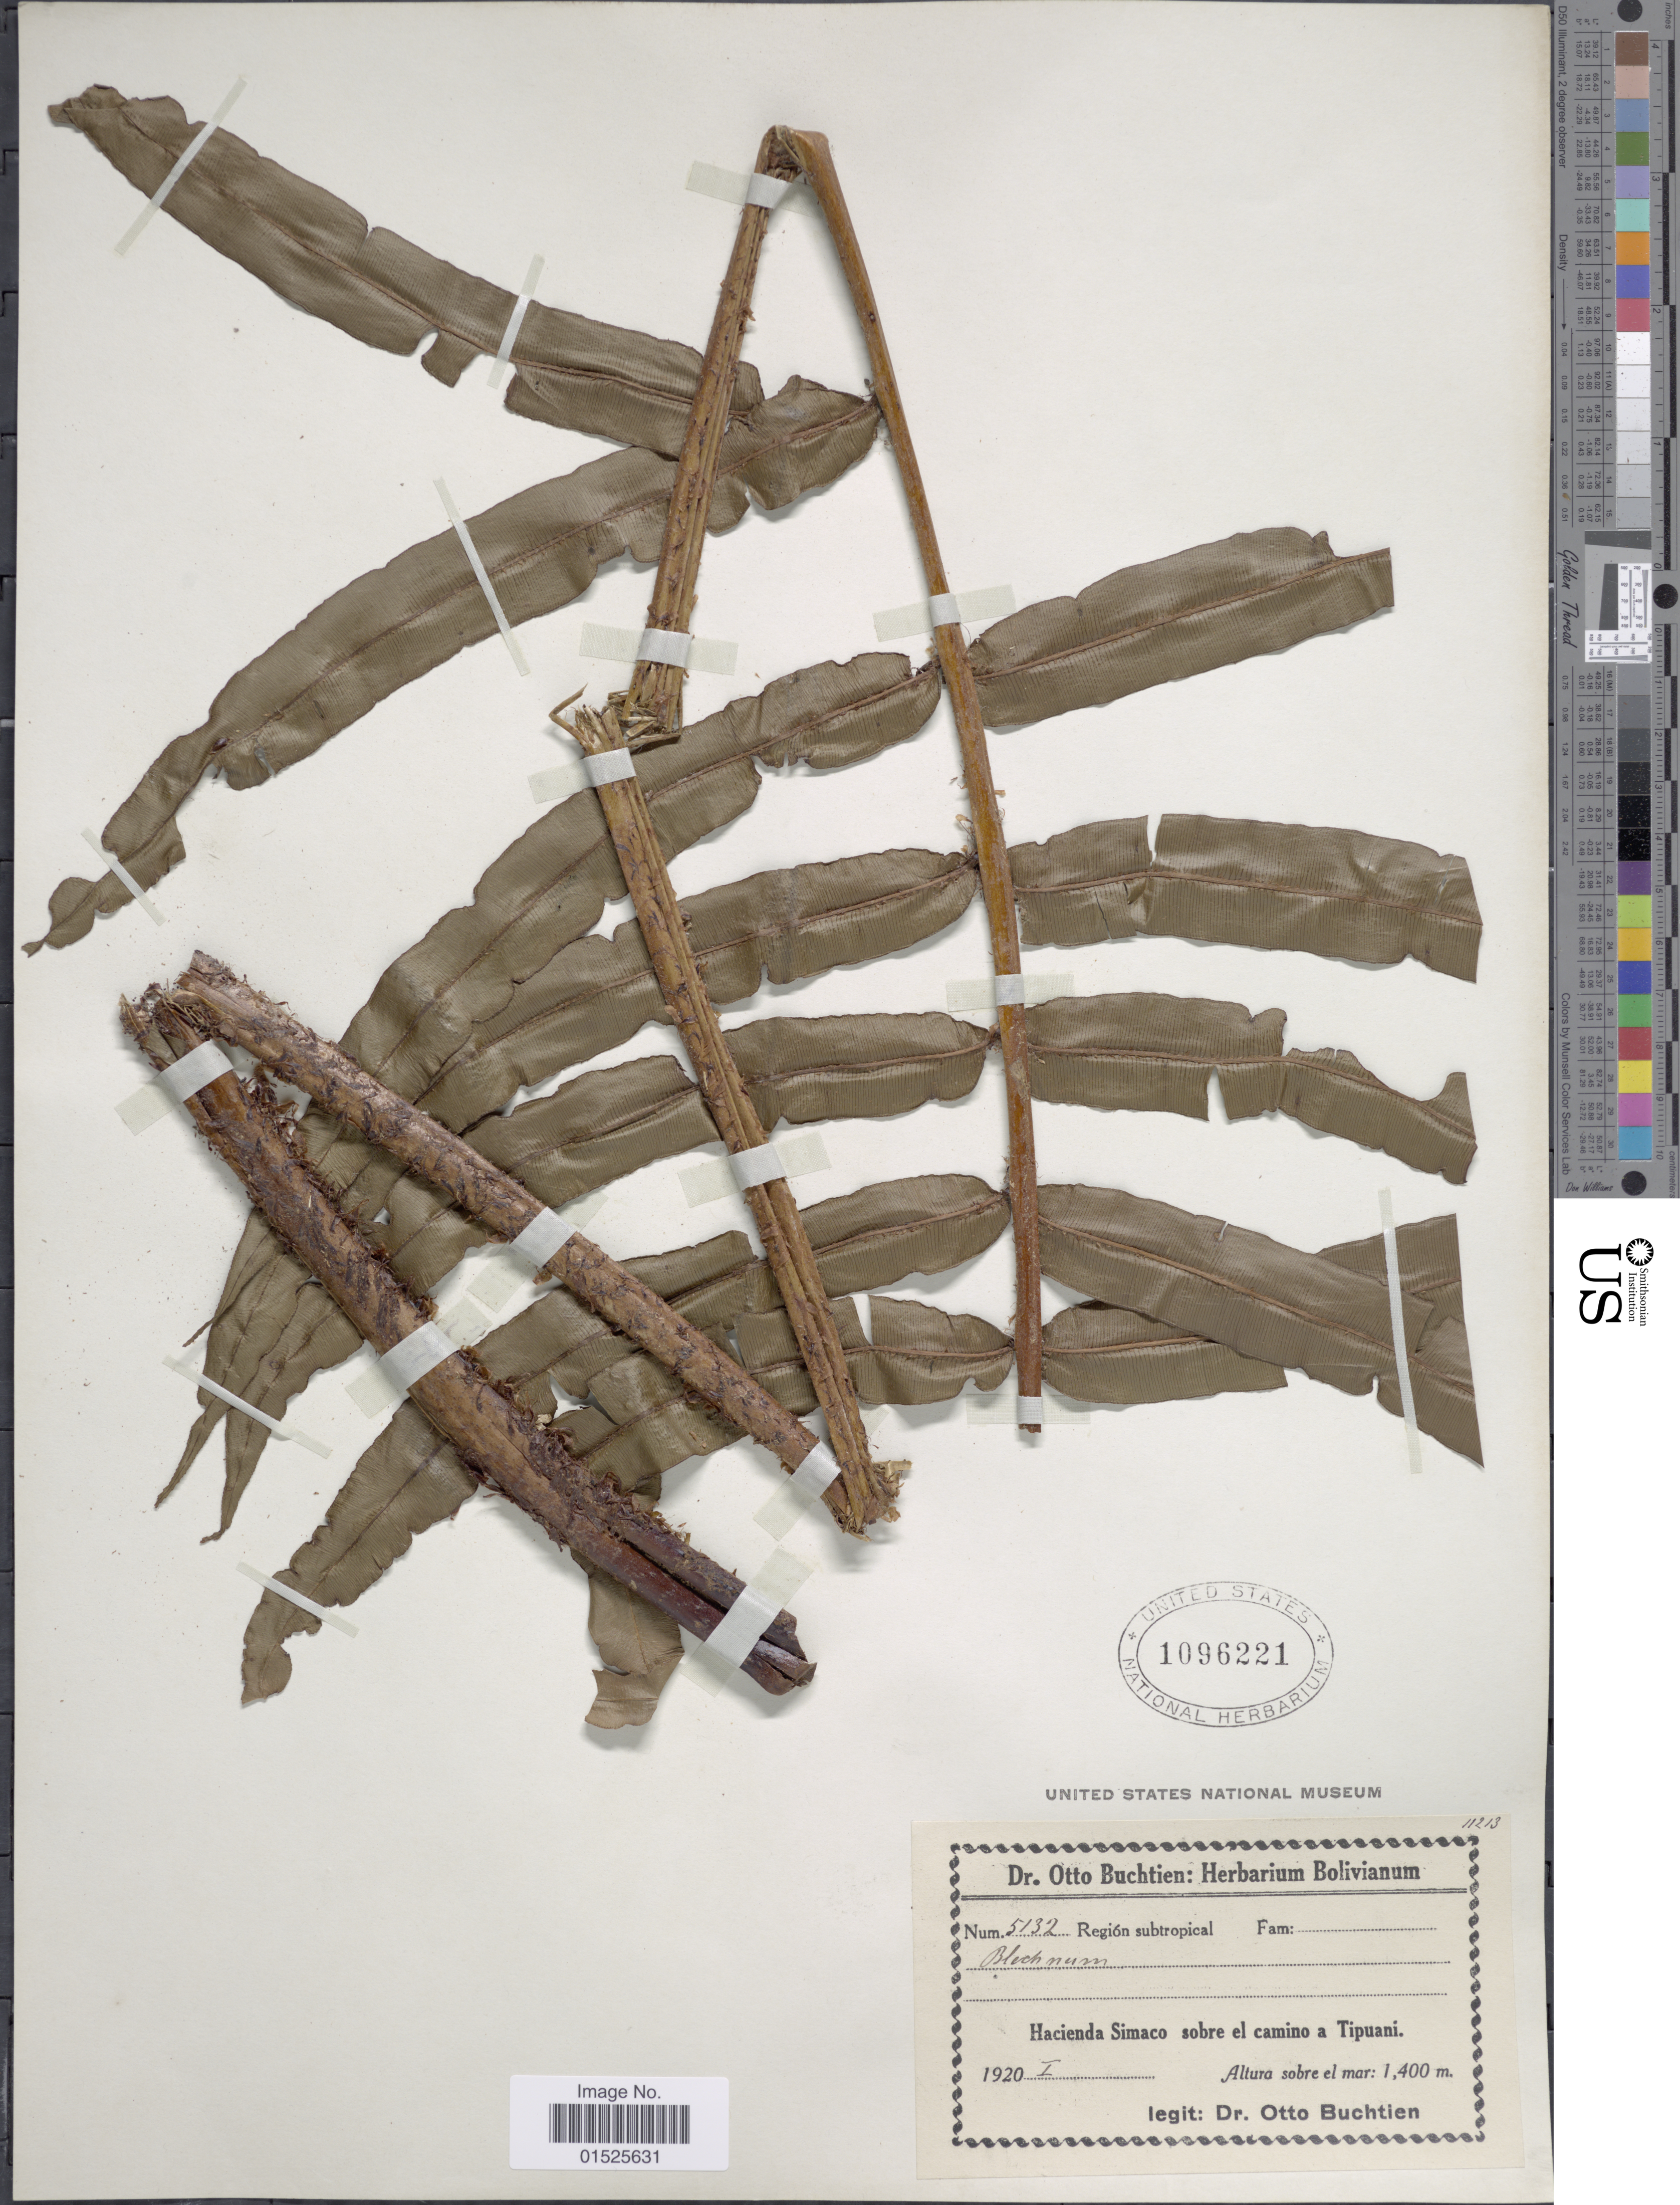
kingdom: Plantae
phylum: Tracheophyta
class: Polypodiopsida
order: Polypodiales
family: Blechnaceae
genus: Blechnum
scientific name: Blechnum cordatum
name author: (Desv.) Hieron.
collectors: O. Buchtien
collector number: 5132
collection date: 1920-01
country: Bolivia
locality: Región subtropical. Hacienda Simaco sobre el camino a Tipuani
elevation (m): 1400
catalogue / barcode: US 1096221